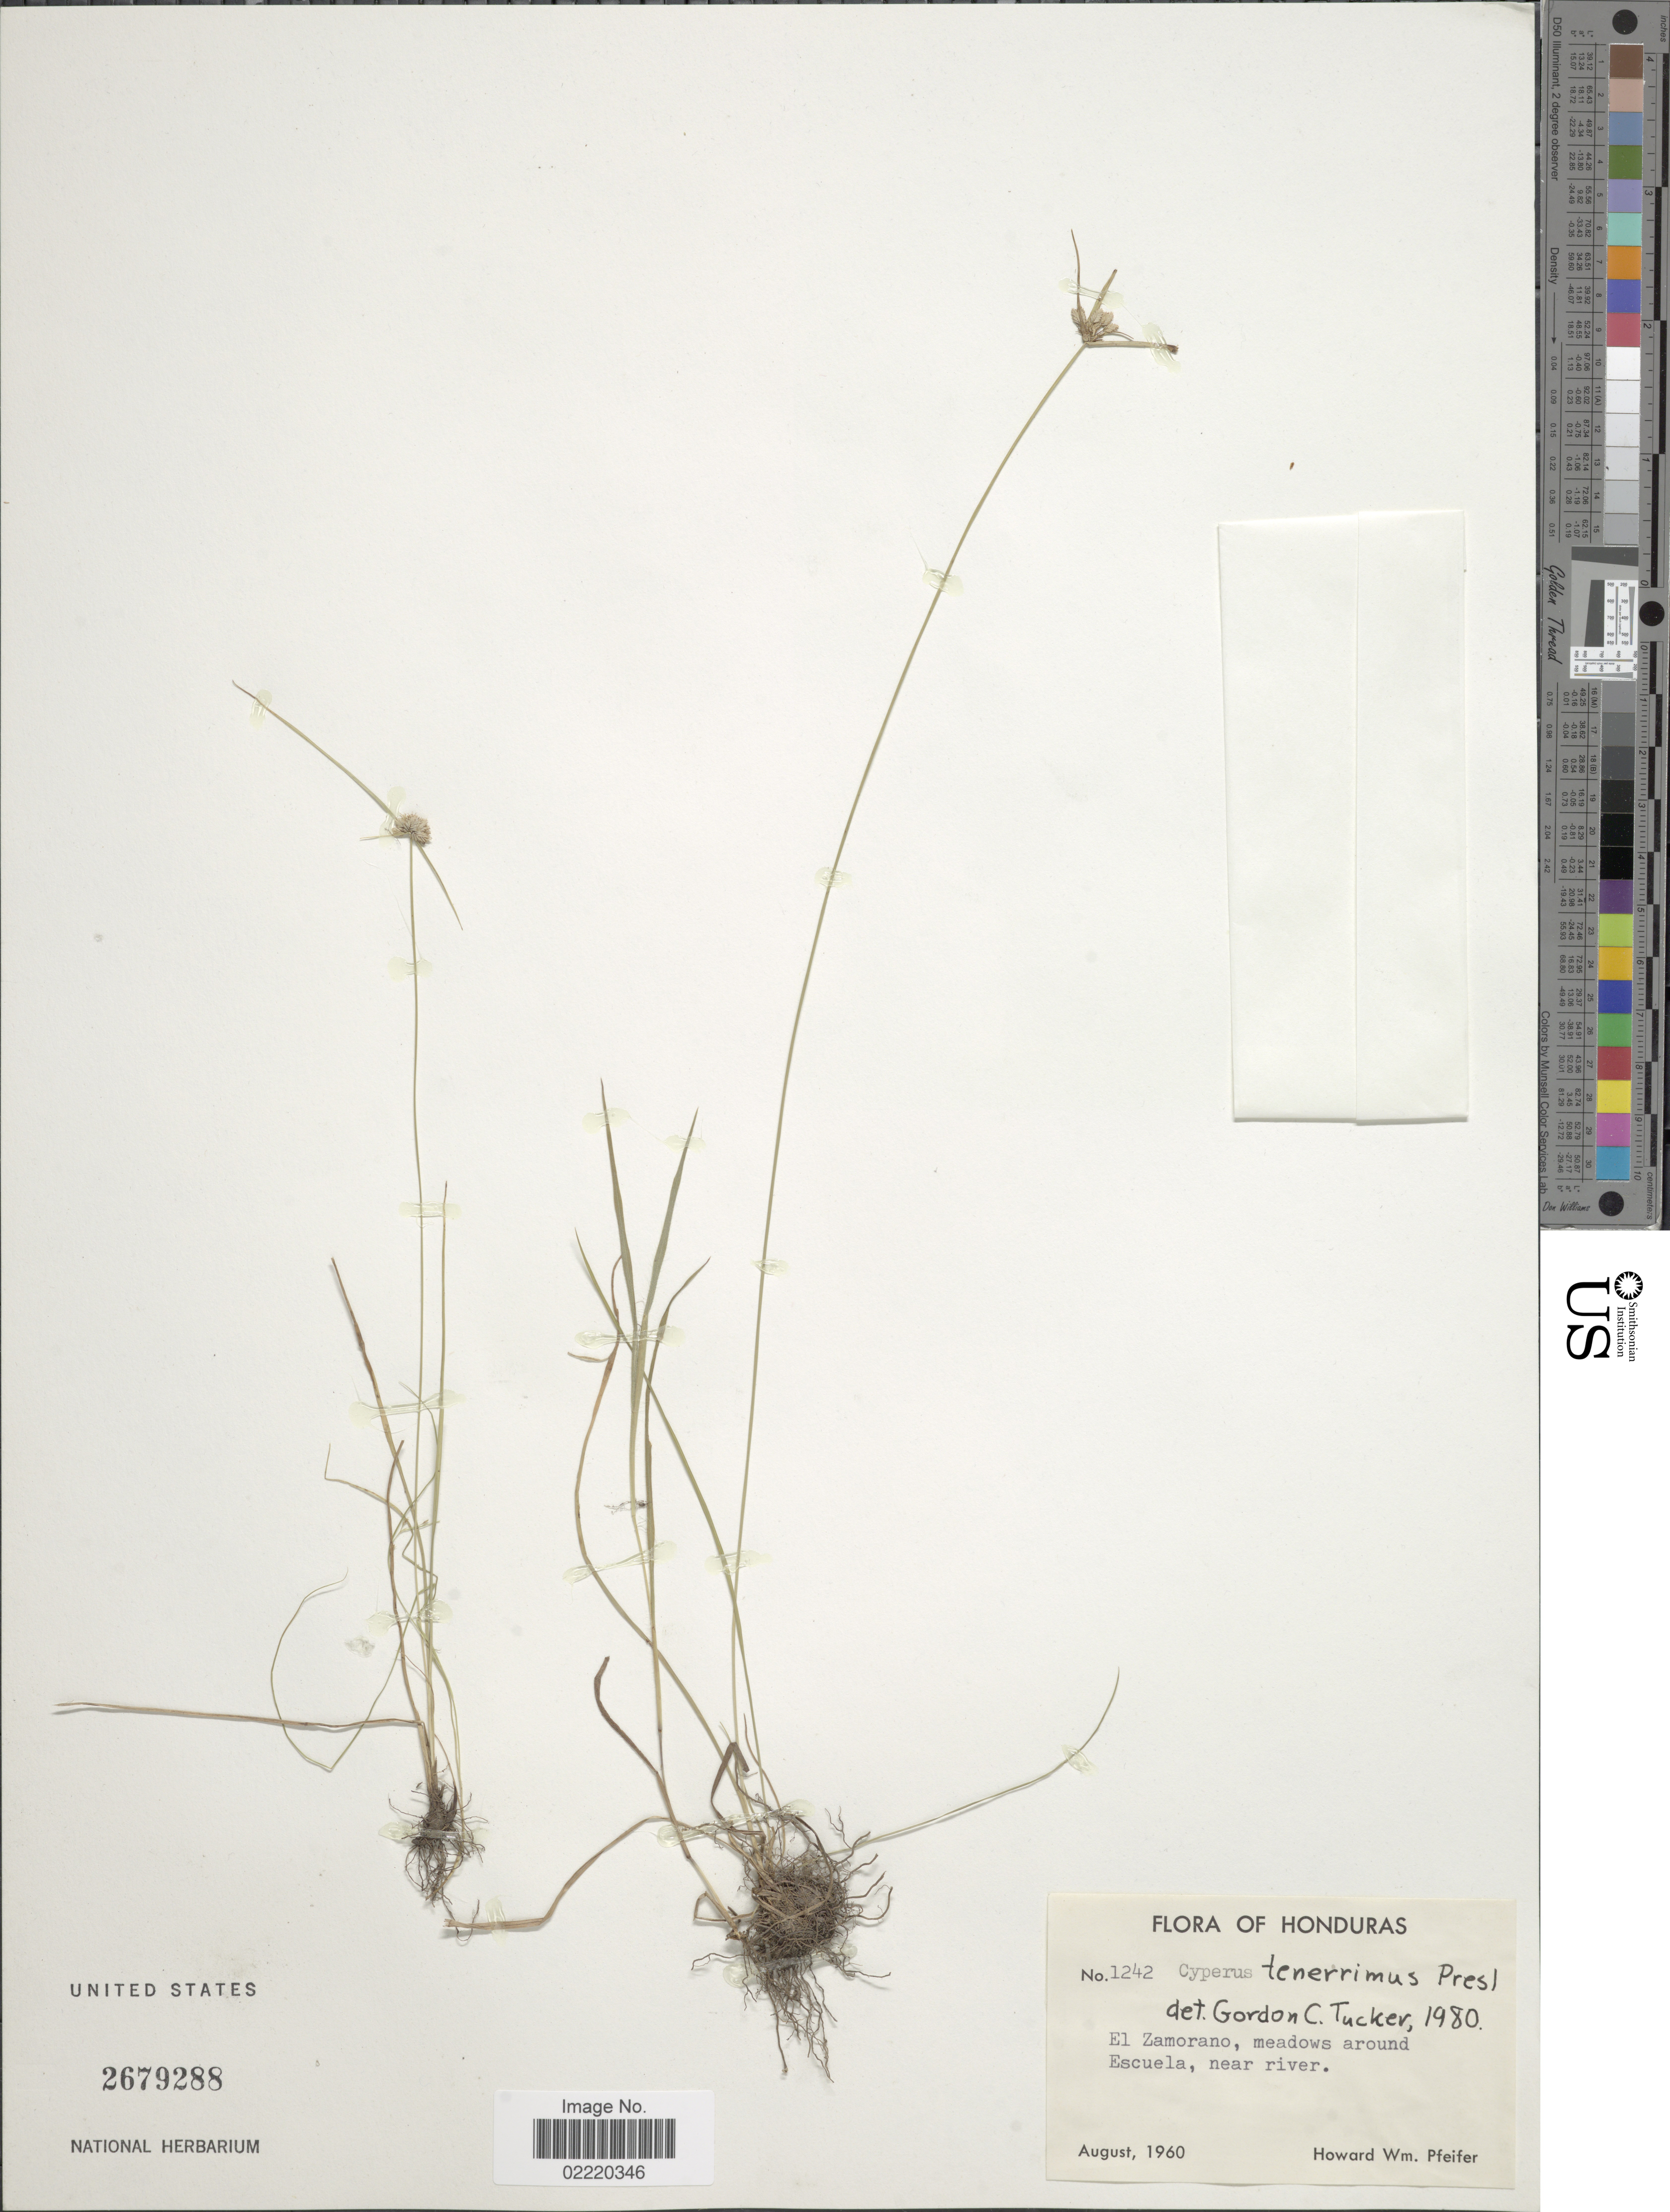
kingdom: Plantae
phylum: Tracheophyta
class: Liliopsida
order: Poales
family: Cyperaceae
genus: Cyperus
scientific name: Cyperus tenerrimus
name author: J. Presl & C. Presl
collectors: H. W. Pfeifer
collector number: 1242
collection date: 1960-08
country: Honduras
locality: El Zamorano, meadows around Escuela, near river.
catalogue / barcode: US 2679288